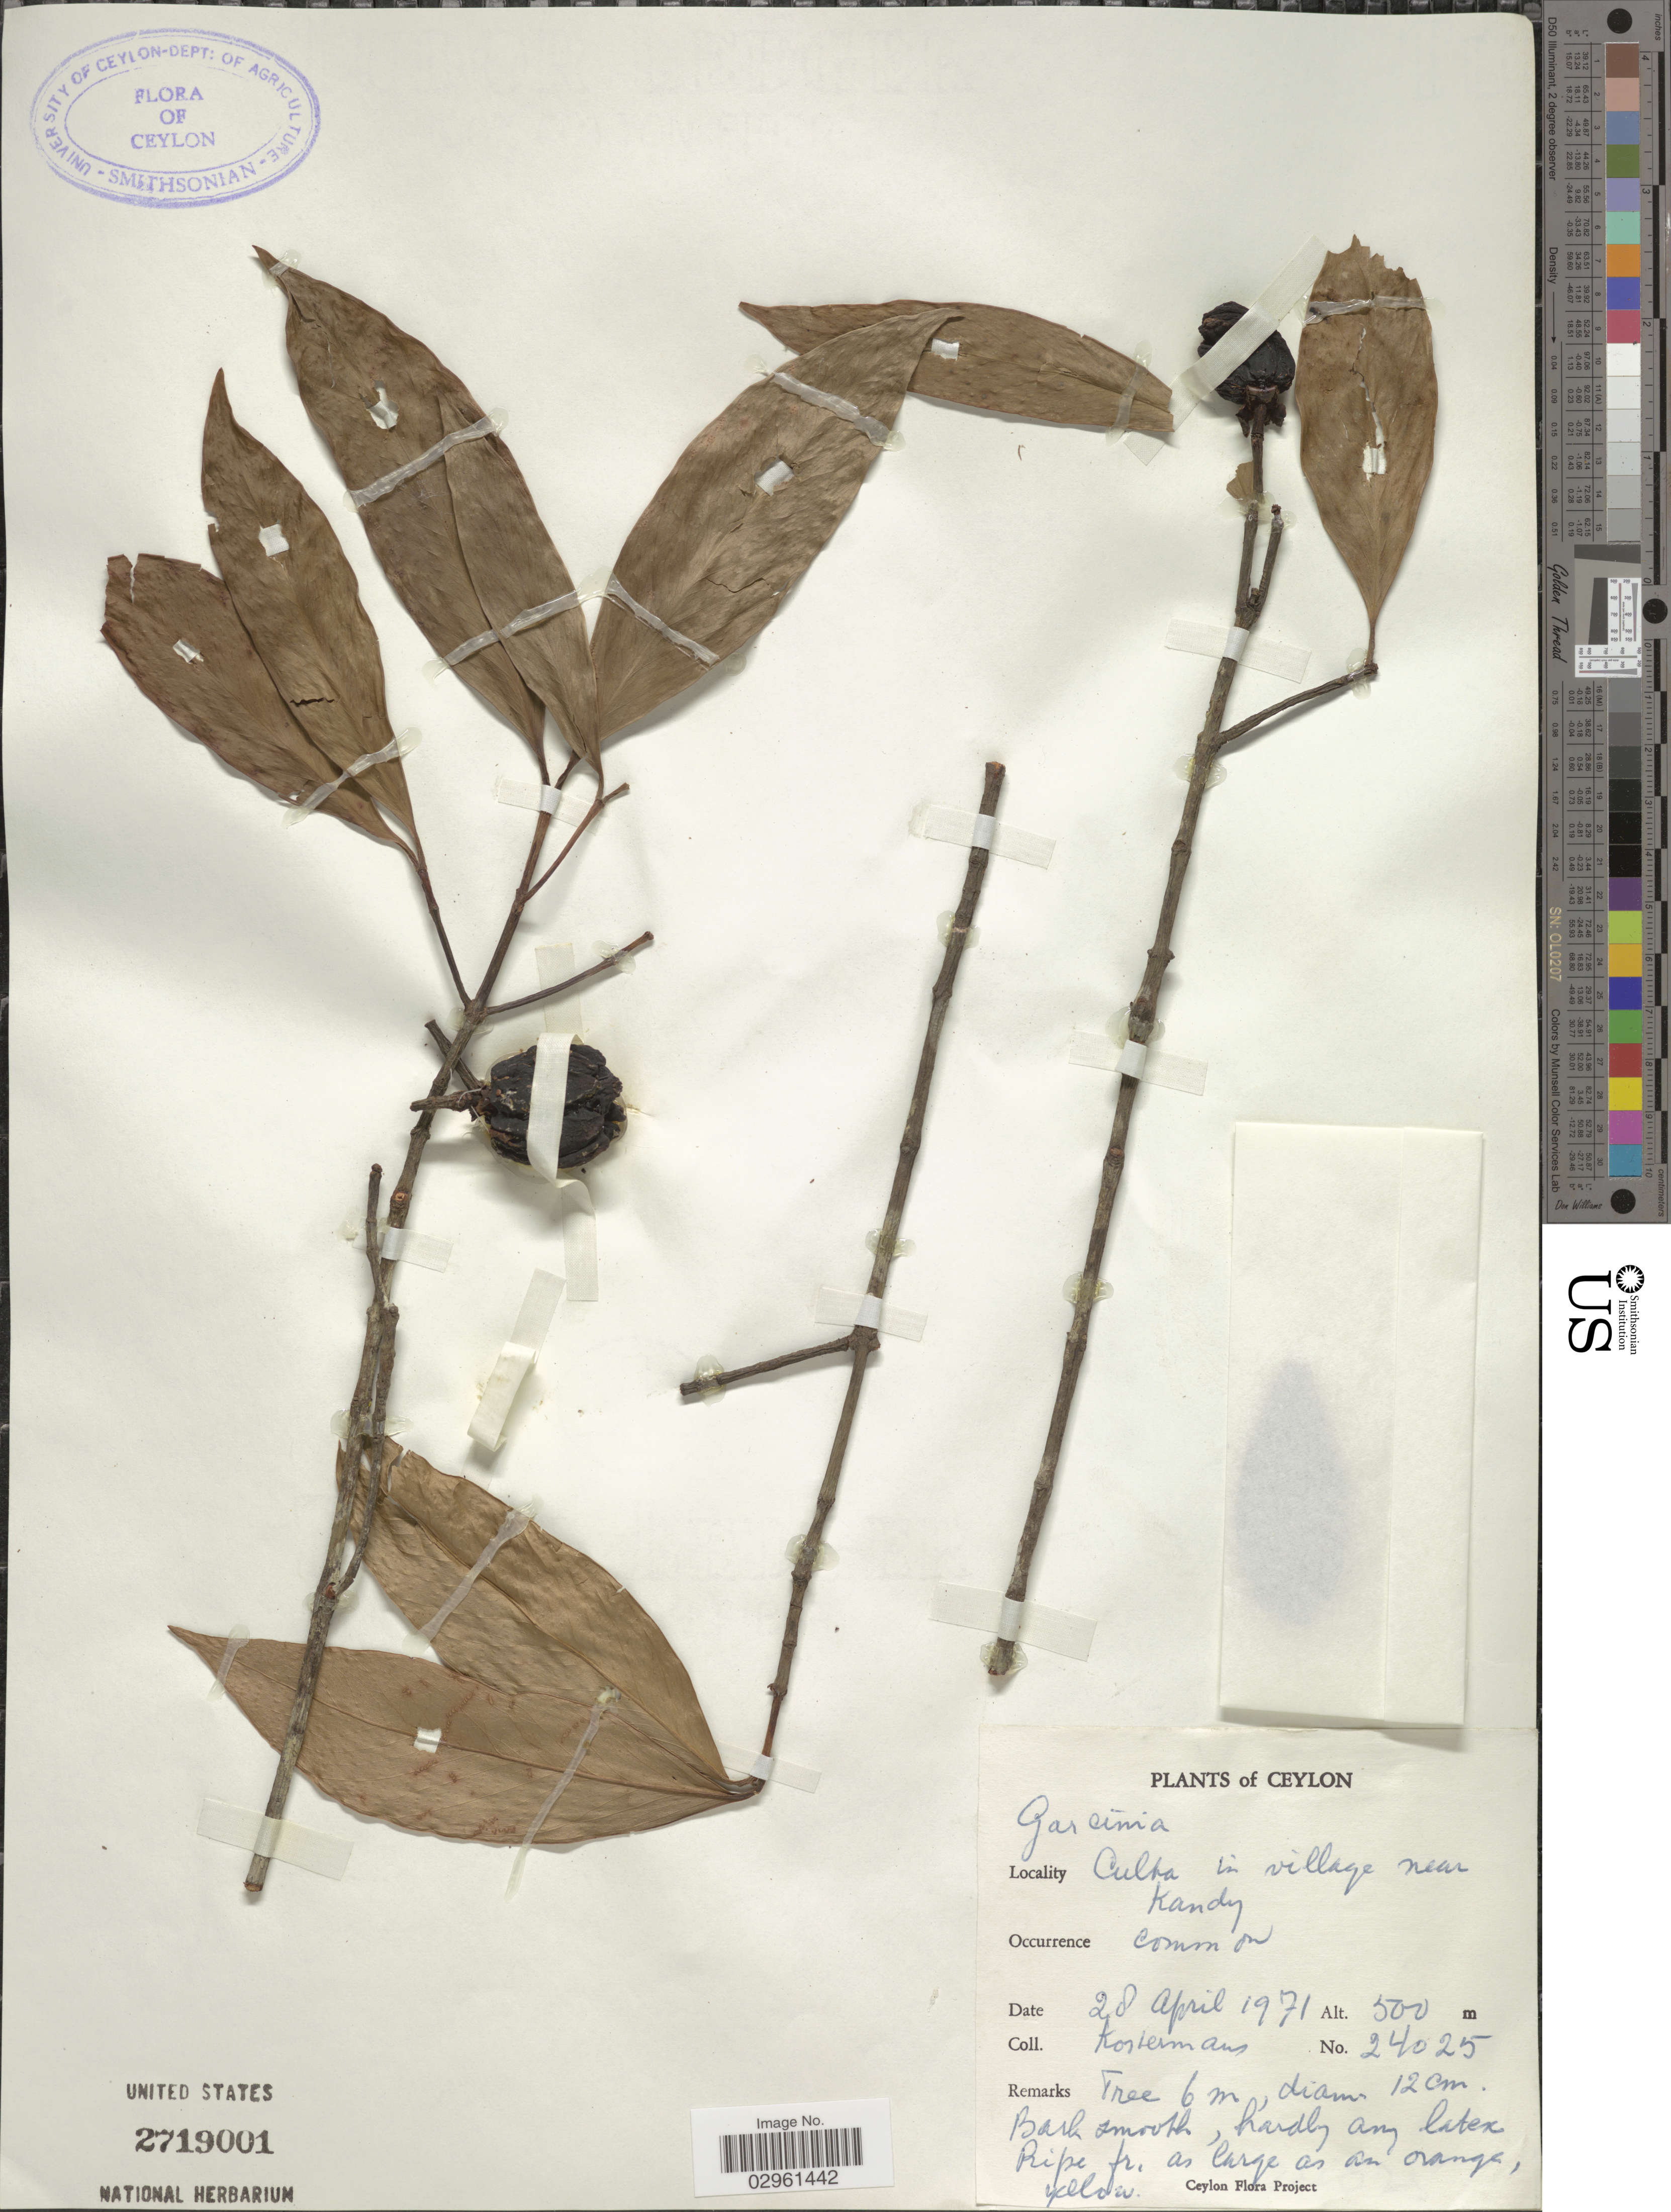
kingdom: Plantae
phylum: Tracheophyta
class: Magnoliopsida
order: Malpighiales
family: Clusiaceae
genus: Garcinia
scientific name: Garcinia sp.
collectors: Kostermans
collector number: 24025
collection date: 1971-04-28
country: Sri Lanka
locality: Ceylon. Culta in village near Kandy.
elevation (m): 500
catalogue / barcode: US 2719001